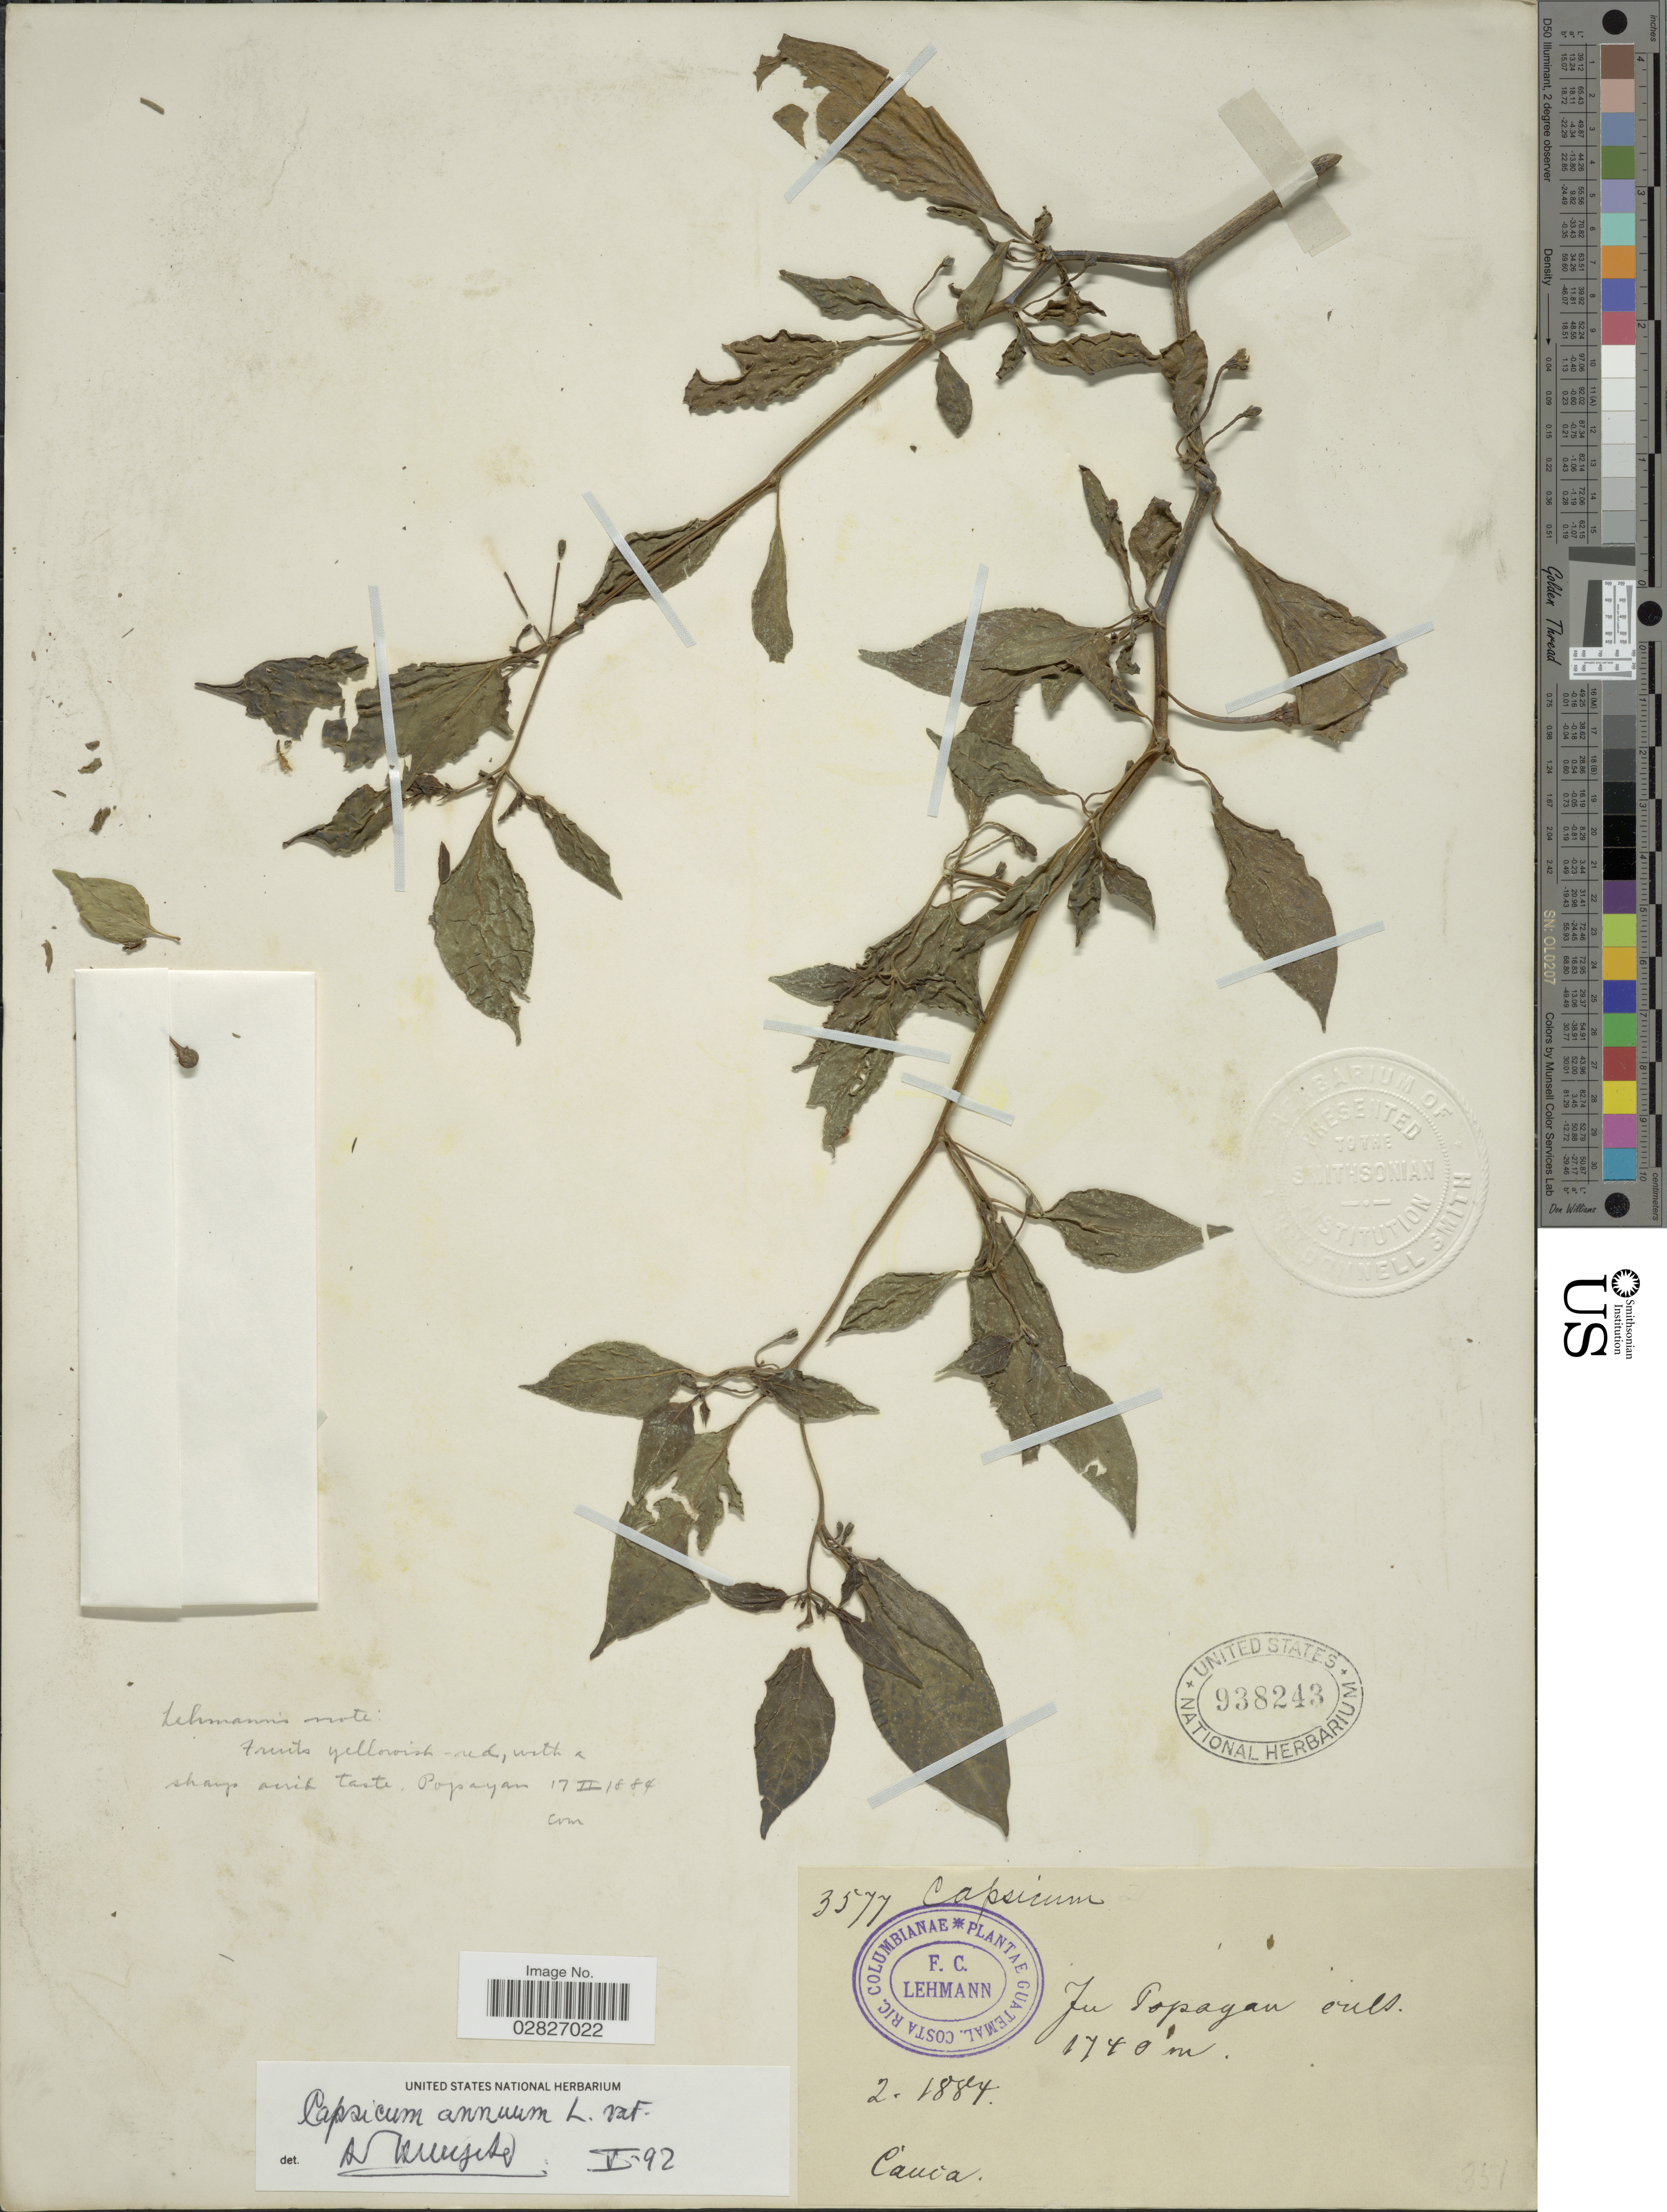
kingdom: Plantae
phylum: Tracheophyta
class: Magnoliopsida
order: Solanales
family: Solanaceae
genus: Capsicum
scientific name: Capsicum annuum 'Habanero'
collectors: F. C. Lehmann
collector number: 3577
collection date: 1884-02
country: Colombia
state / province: Cauca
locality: In Popayan.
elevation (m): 1740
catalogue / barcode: US 938243